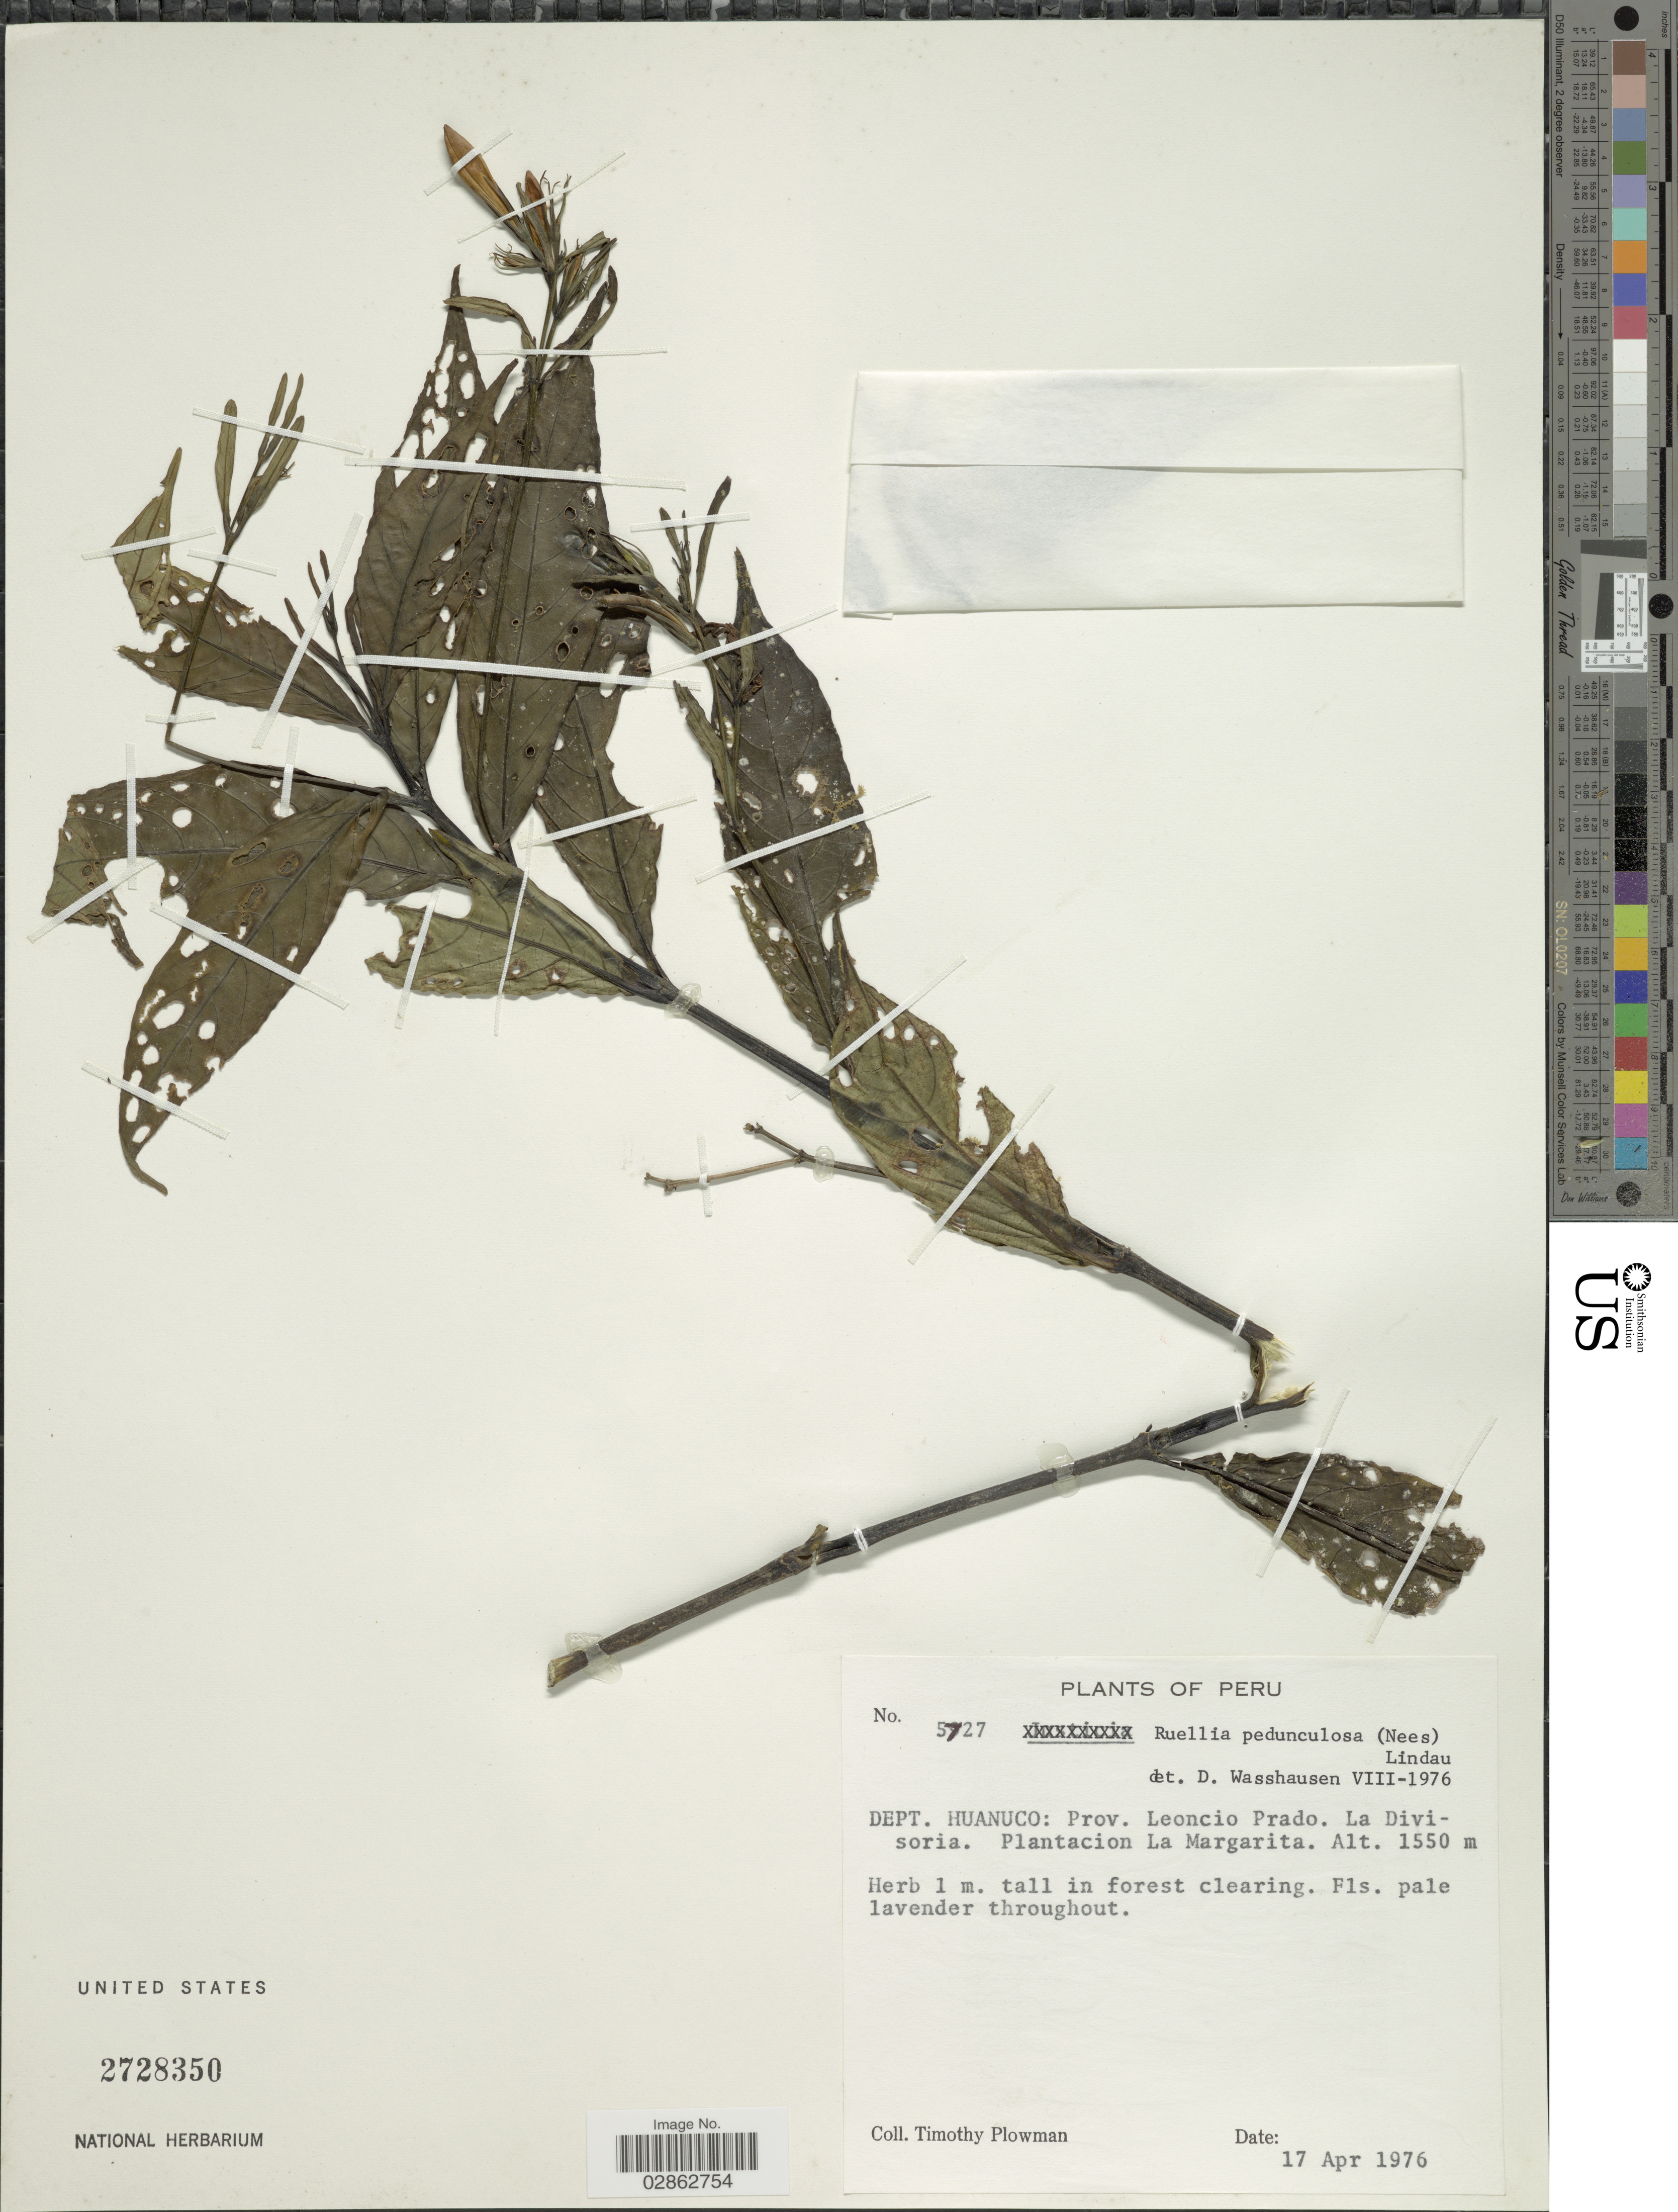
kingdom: Plantae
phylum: Tracheophyta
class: Magnoliopsida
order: Lamiales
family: Acanthaceae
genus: Ruellia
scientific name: Ruellia sp.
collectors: T. Plowman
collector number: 5727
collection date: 1976-04-17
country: Peru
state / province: Huánuco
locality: Dept. Huanuco: Prov. Leoncio Prado. La Divisoria. Plantacion La Margarita.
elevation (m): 1550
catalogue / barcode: US 2728350